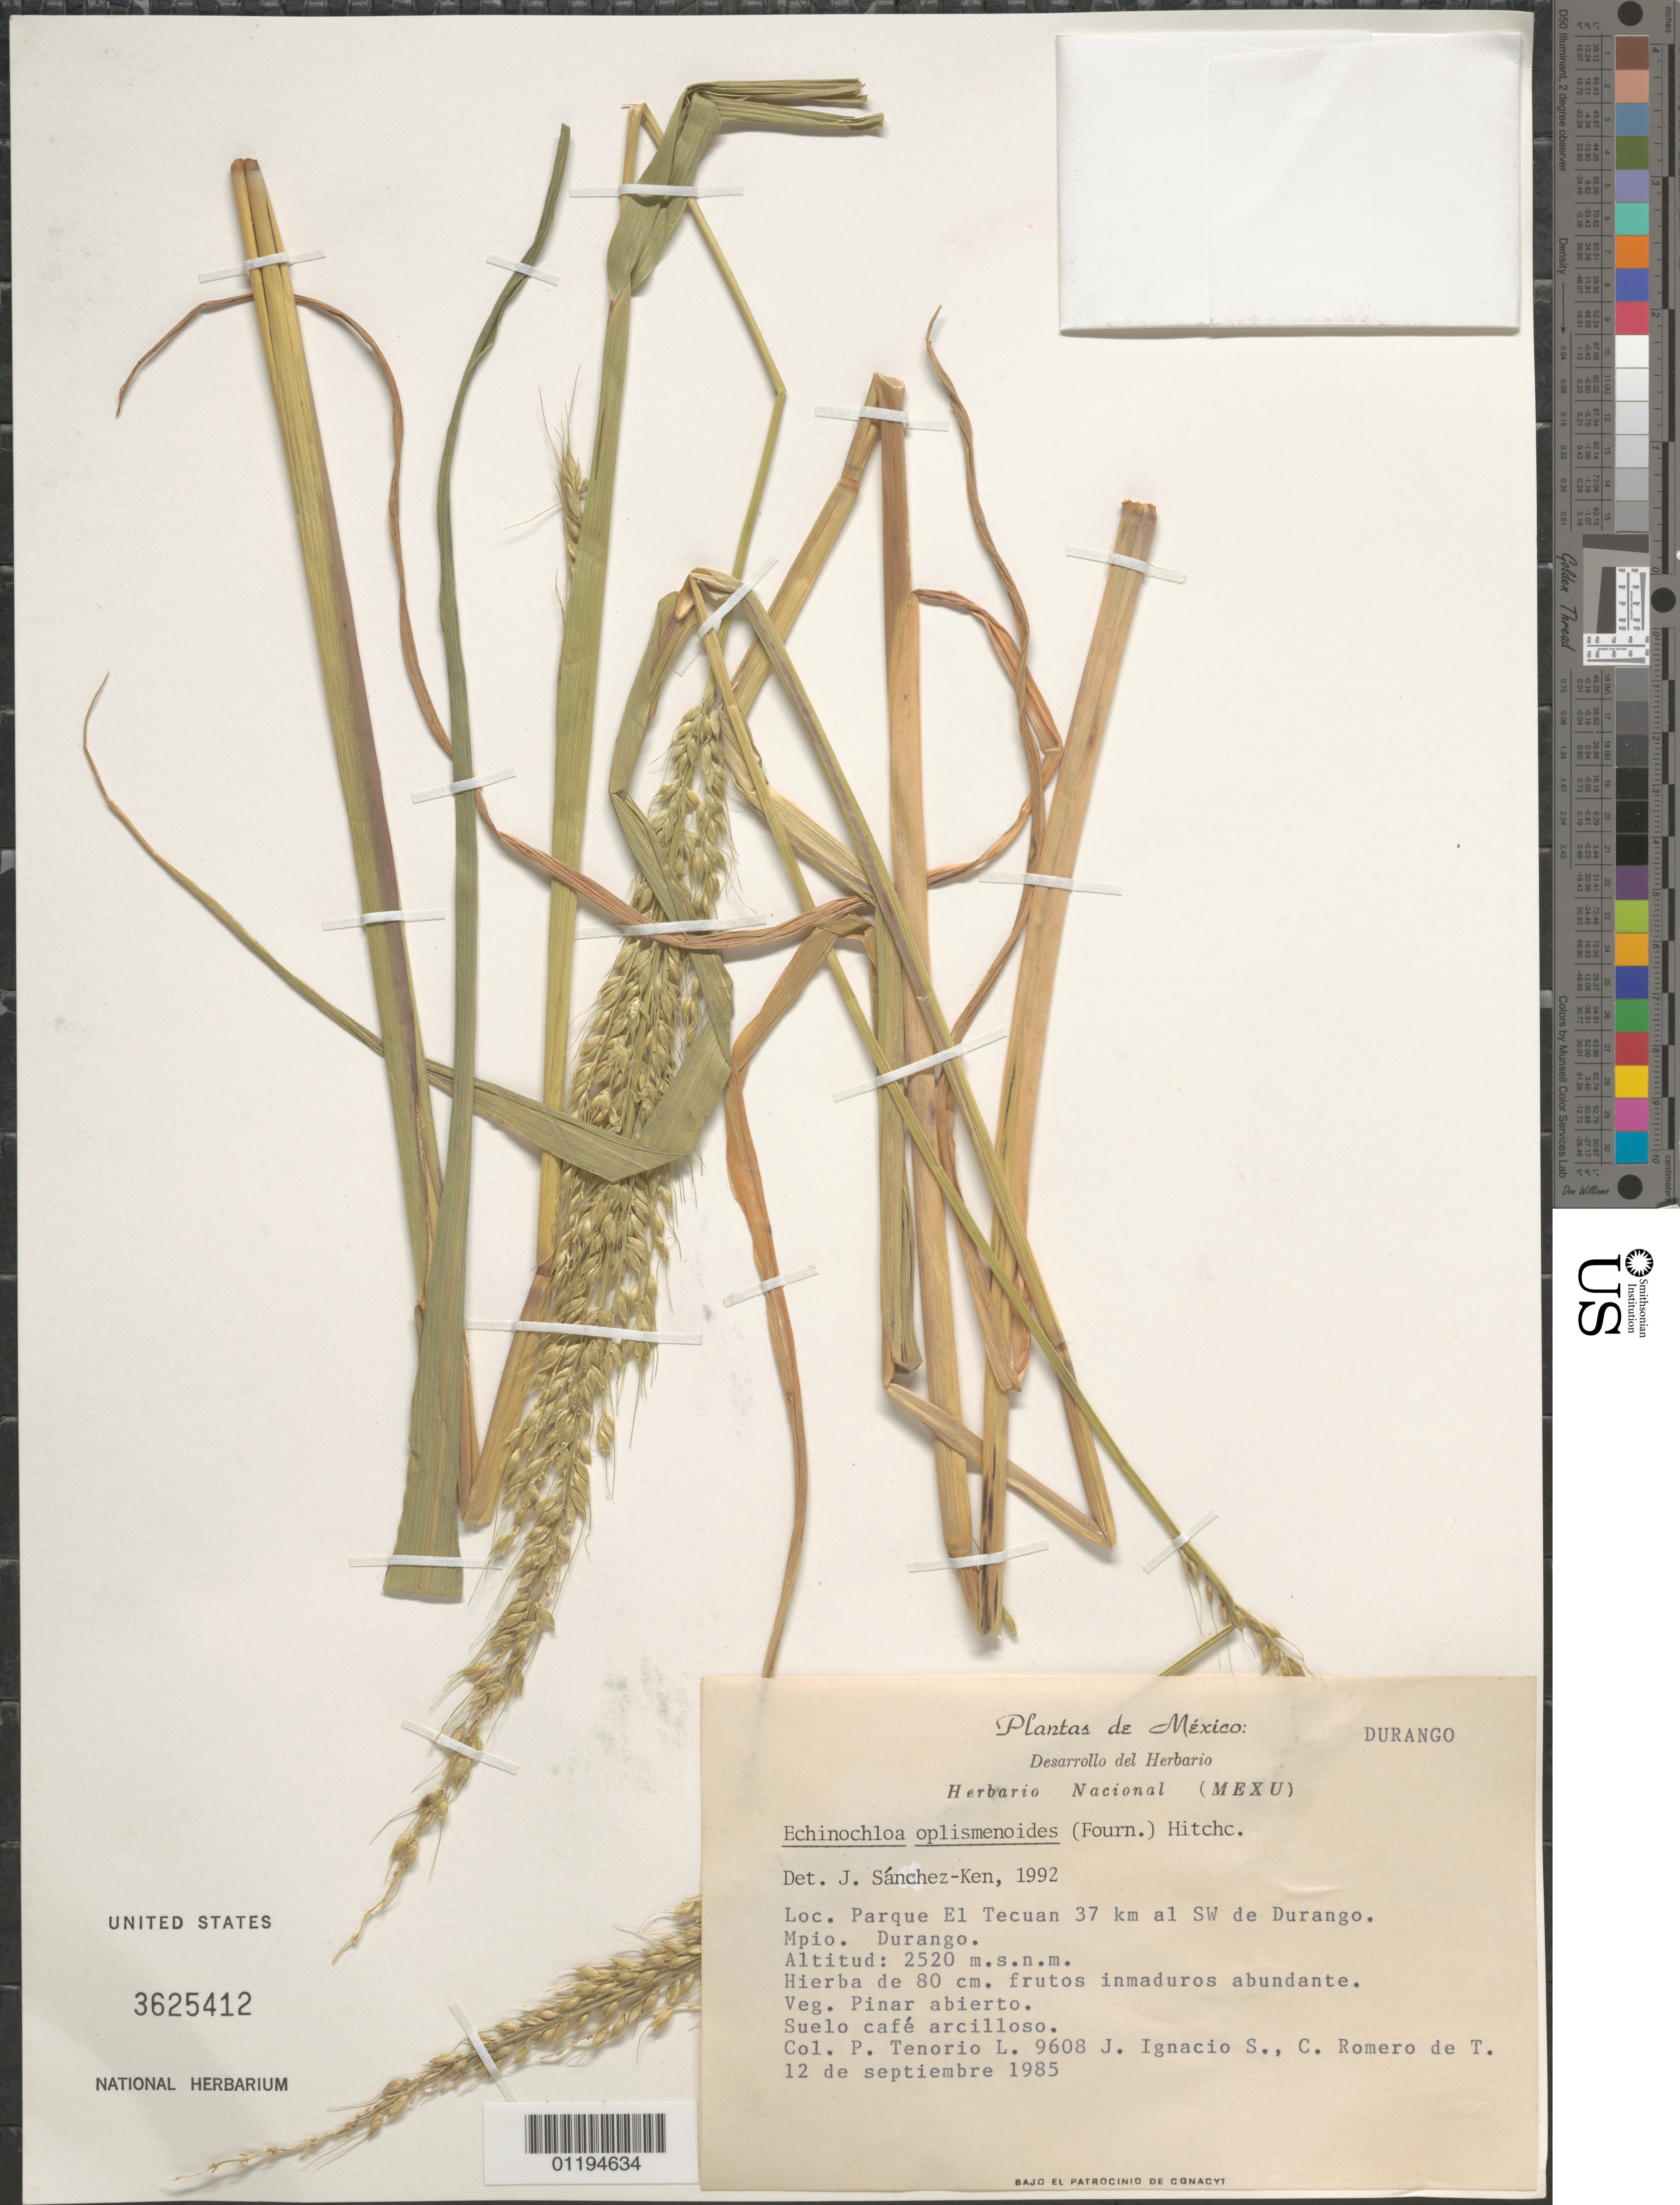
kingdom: Plantae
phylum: Tracheophyta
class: Liliopsida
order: Poales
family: Poaceae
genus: Echinochloa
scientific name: Echinochloa oplismenoides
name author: (E. Fourn.) Hitchc.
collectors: P. Tenorio L., C. Romero de T. & Ignacio S., J.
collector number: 9608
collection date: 1985-09-12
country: Mexico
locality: El Tecuan Park 37 km SW of Durango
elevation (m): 2520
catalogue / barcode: US 3625412